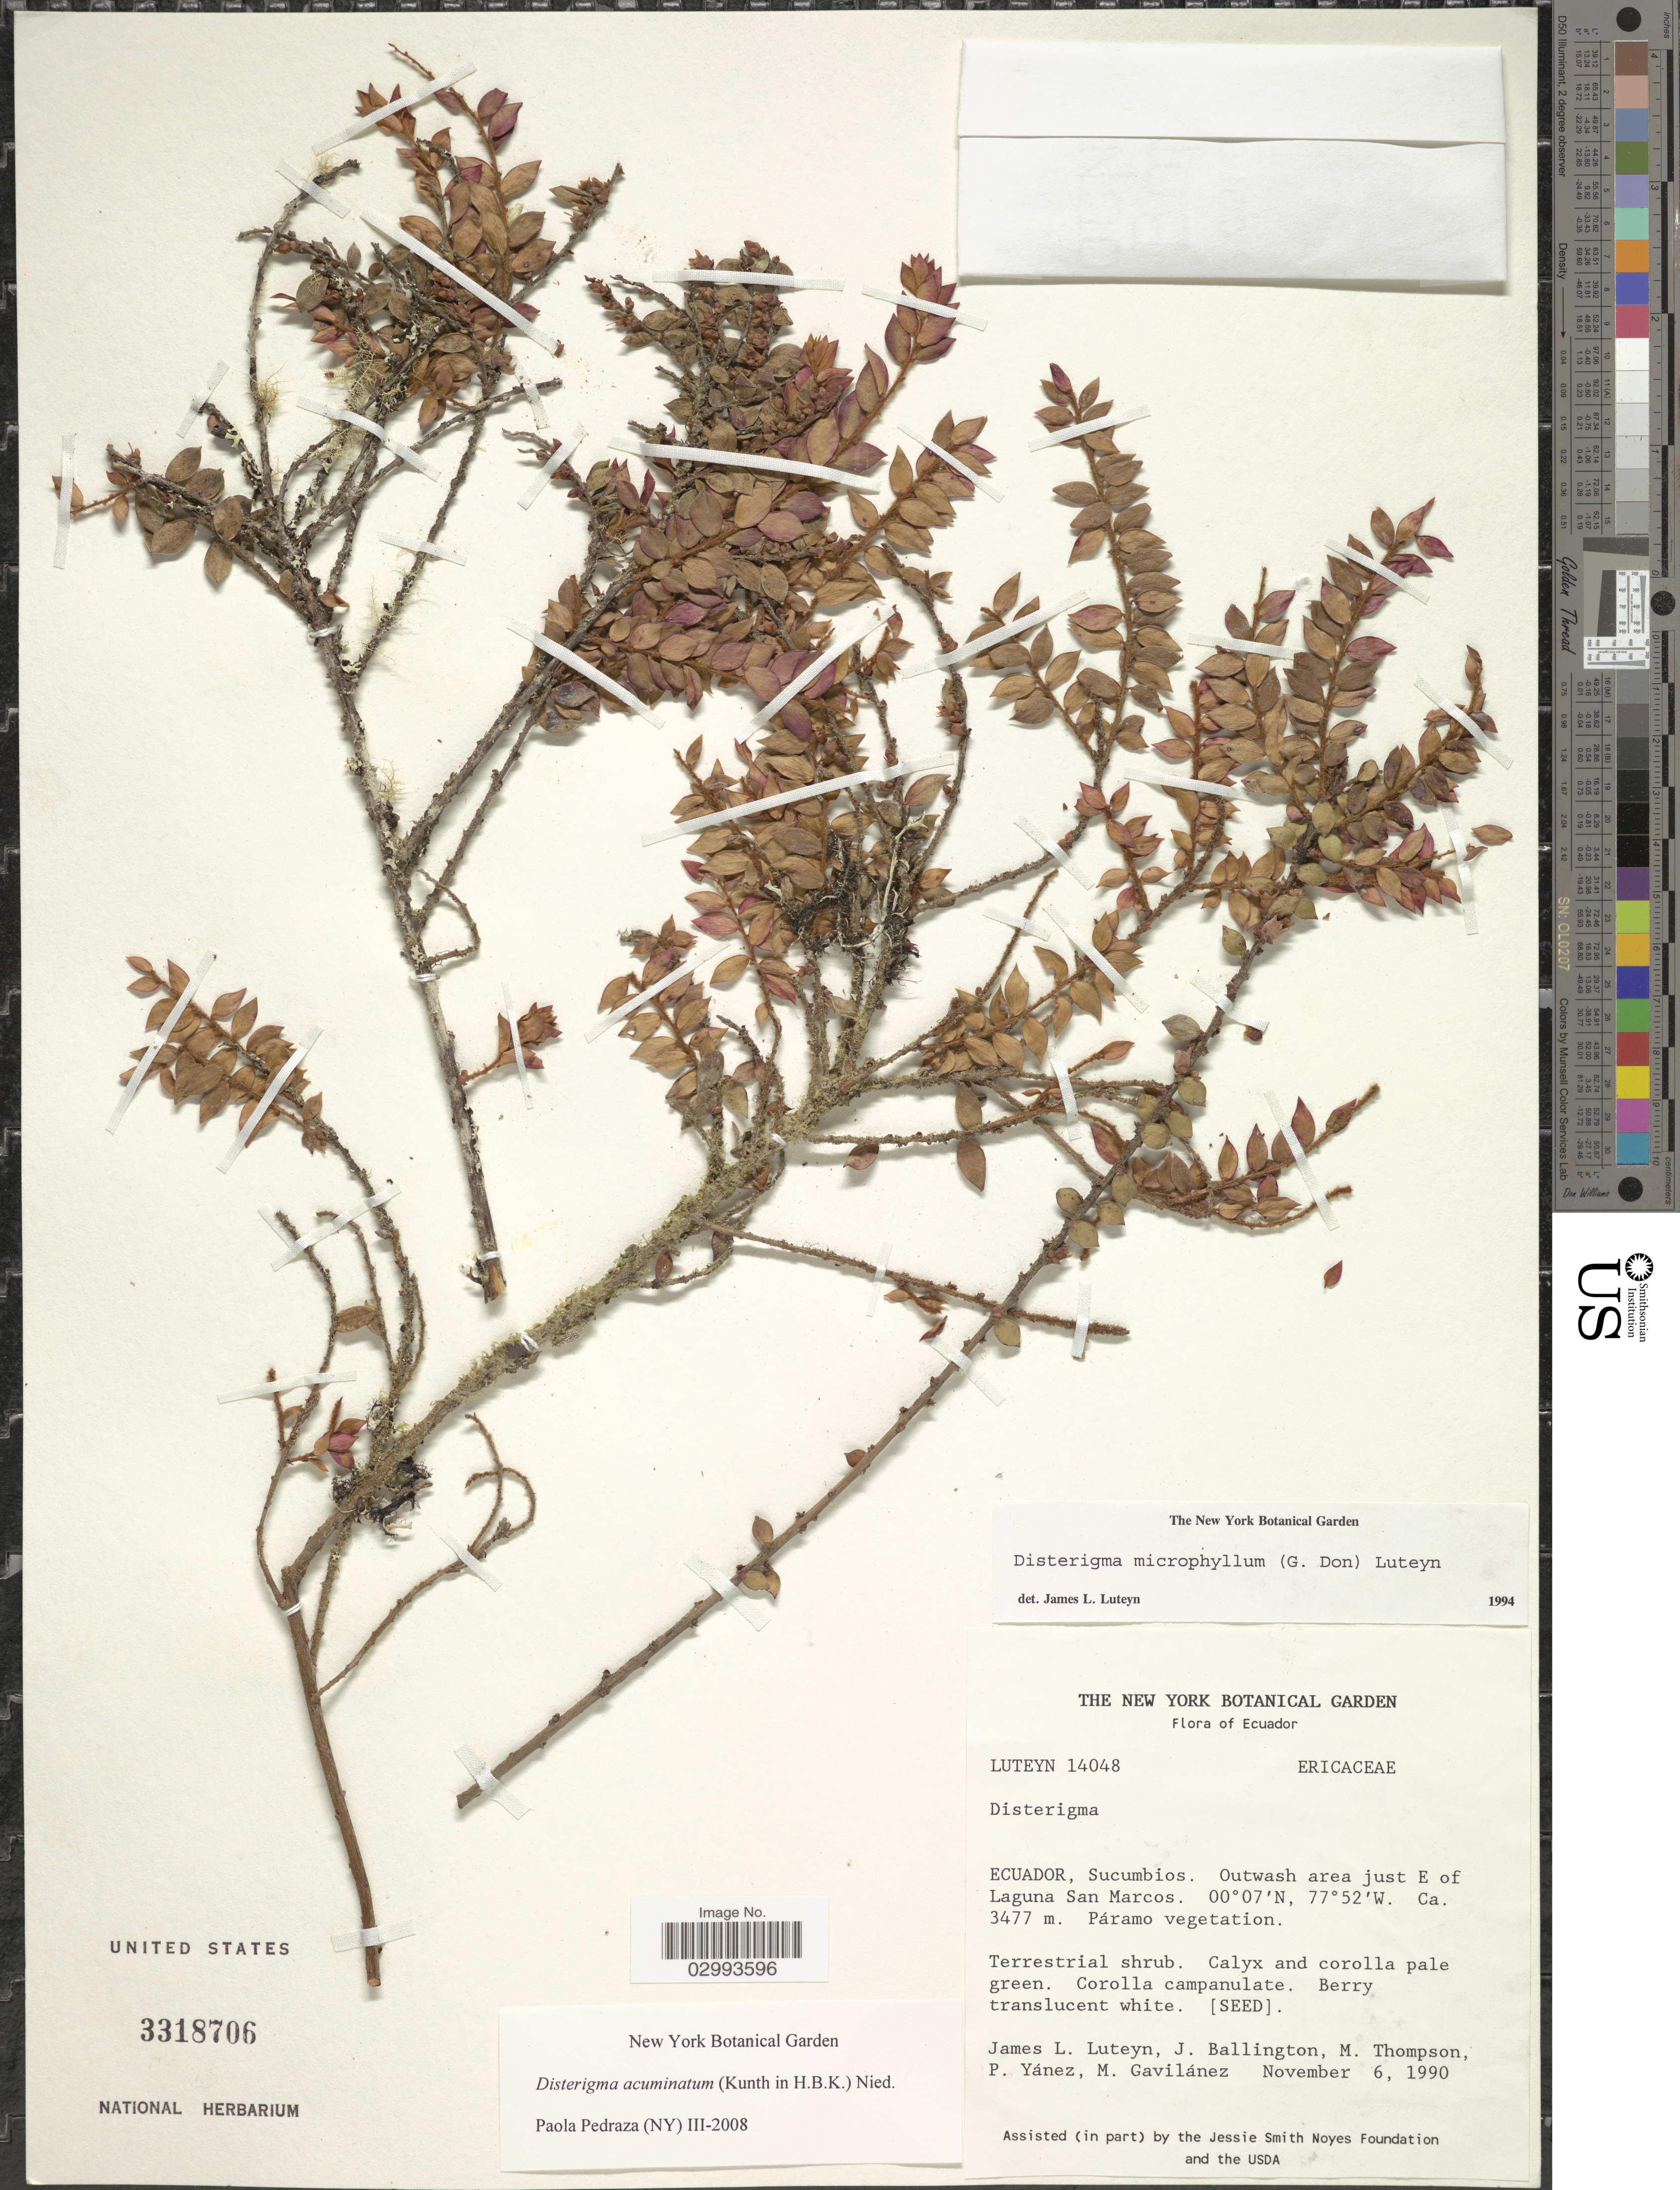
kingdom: Plantae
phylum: Tracheophyta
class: Magnoliopsida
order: Ericales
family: Ericaceae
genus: Disterigma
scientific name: Disterigma acuminatum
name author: (Kunth) Nied.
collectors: J. Luteyn, J. Ballington, M. Thompson, P. Yanez & et al.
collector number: LUTEYN 14048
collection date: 1990-11-06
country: Ecuador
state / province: Sucumbíos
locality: Outwash area just E of Laguna San Marcos. Páramo vegetation.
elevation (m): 3477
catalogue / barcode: US 3318706